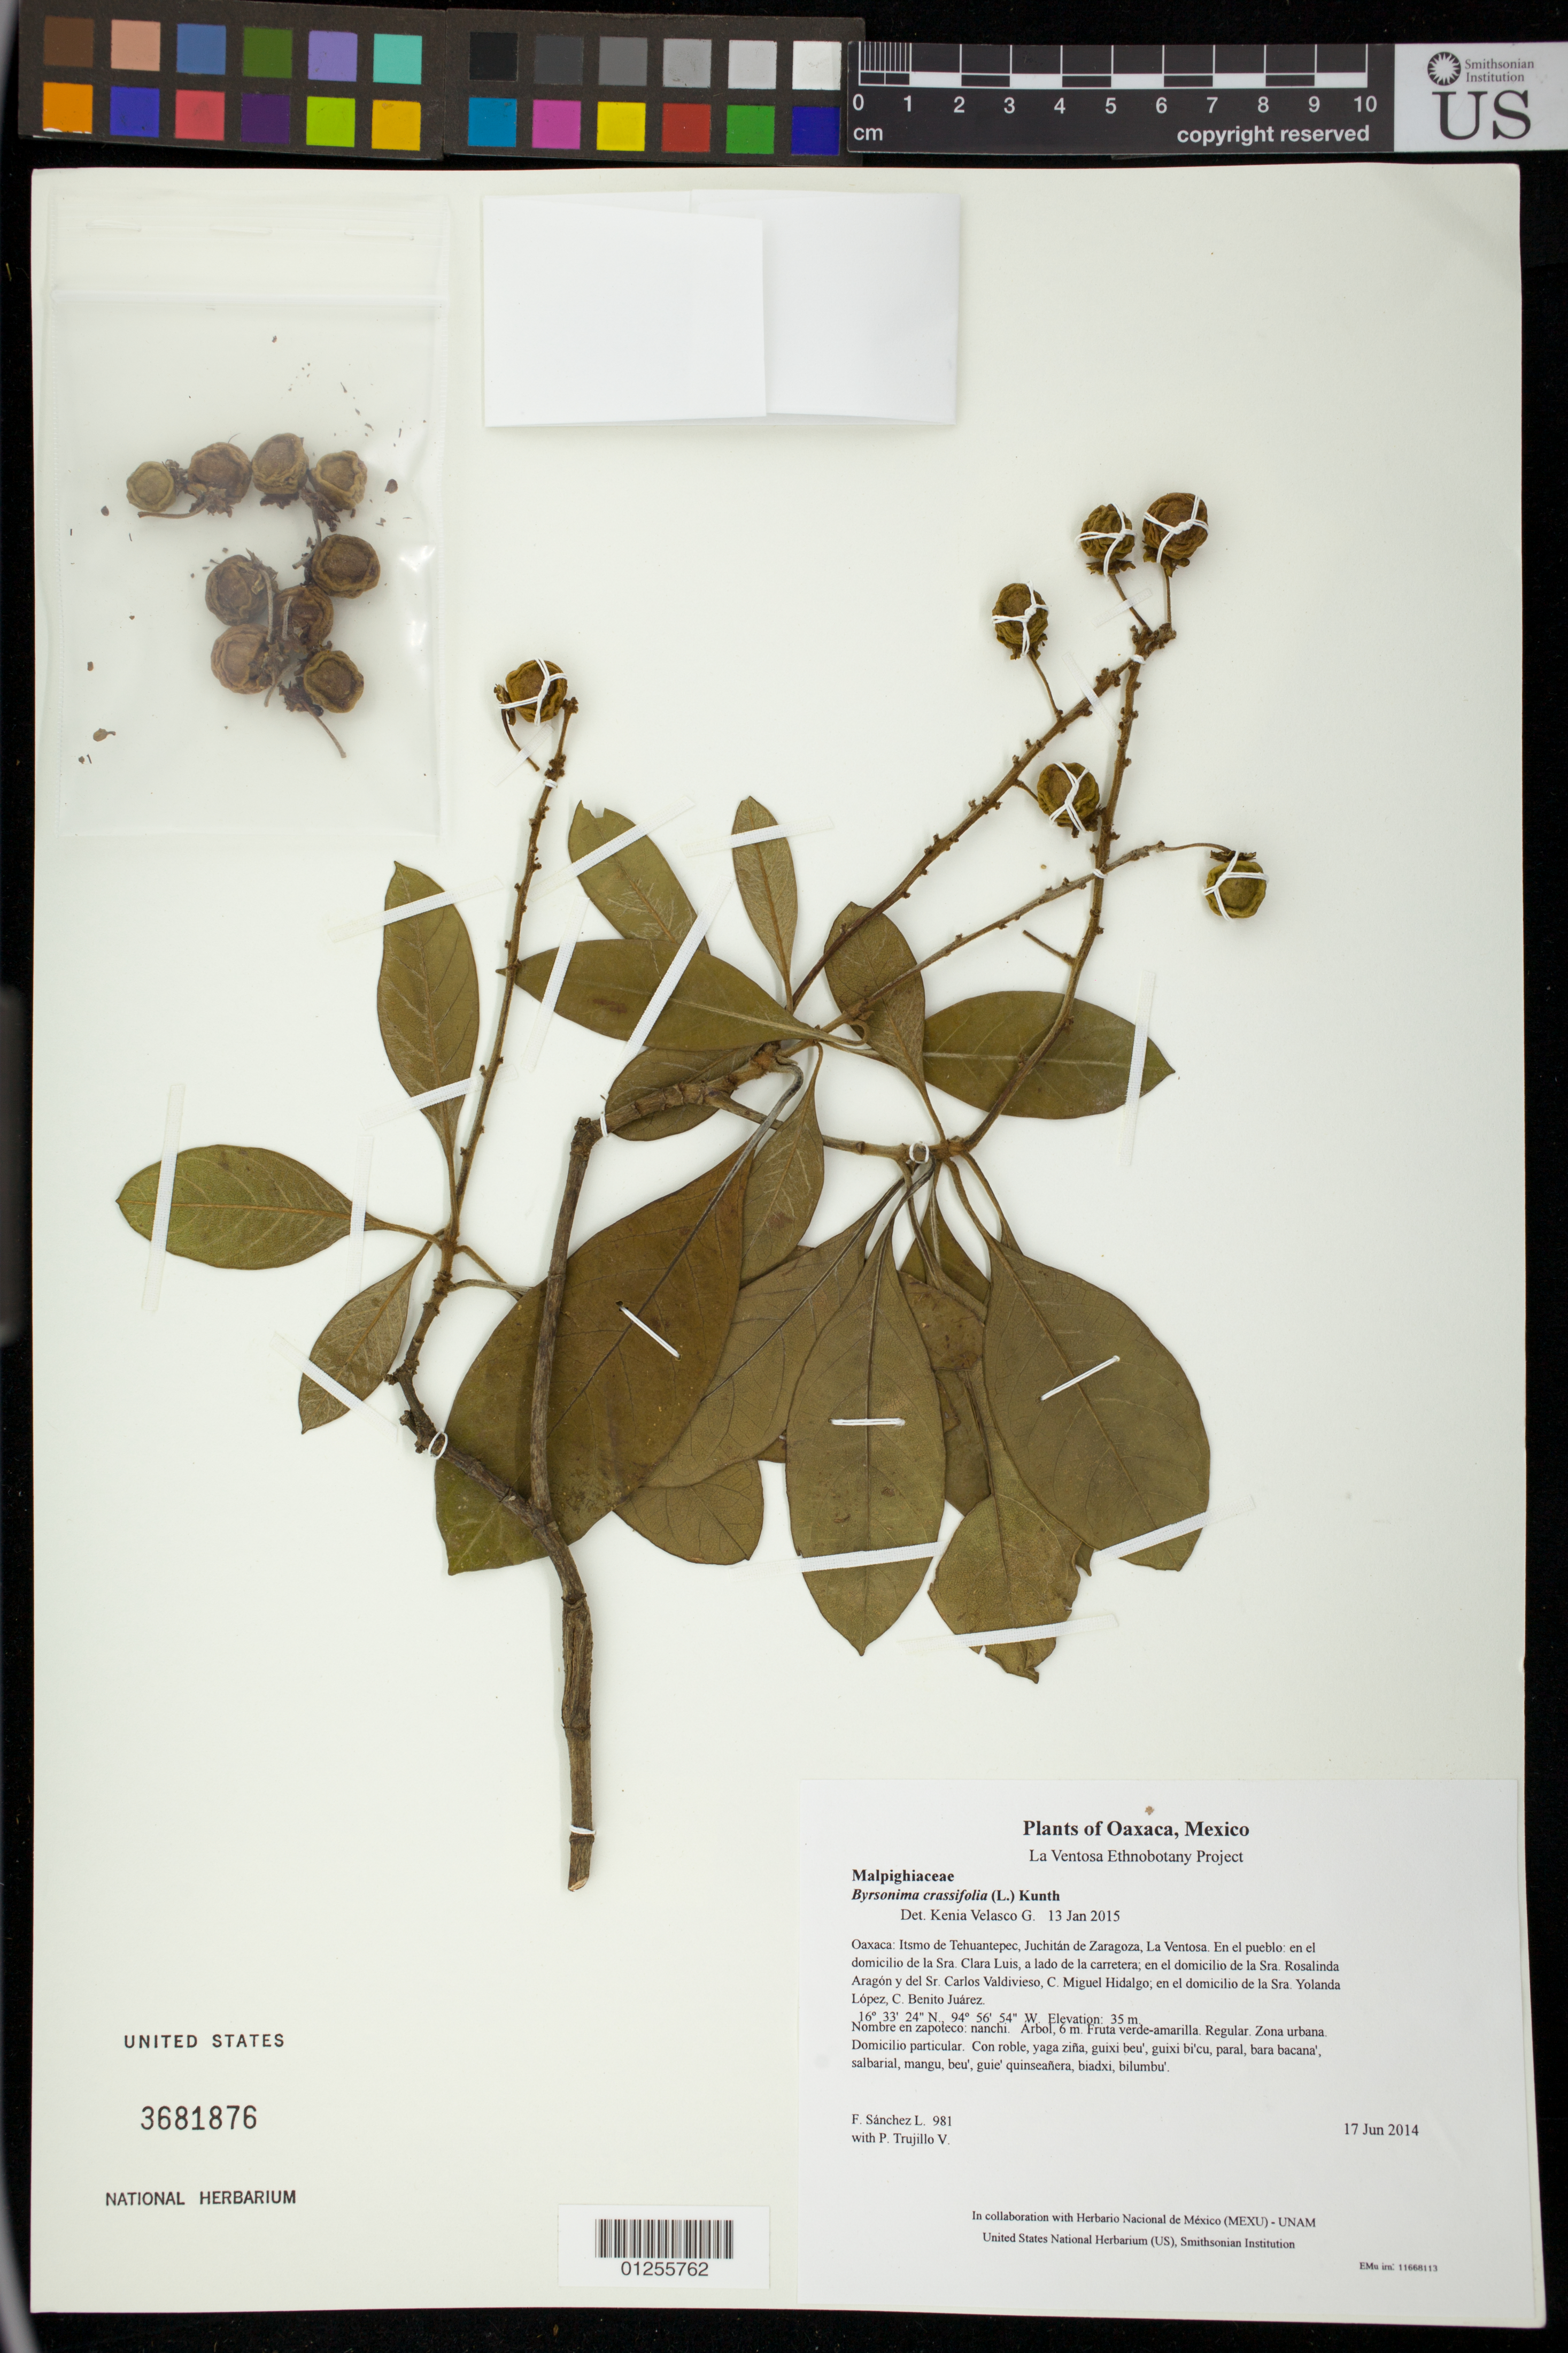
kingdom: Plantae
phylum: Tracheophyta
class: Magnoliopsida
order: Malpighiales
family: Malpighiaceae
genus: Byrsonima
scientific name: Byrsonima crassifolia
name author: (L.) Kunth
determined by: Velasco G., Kenia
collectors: F. Sánchez L. & P. Trujillo V.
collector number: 981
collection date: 2014-06-17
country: Mexico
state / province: Oaxaca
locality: Itsmo de Tehuantepec, Juchitán de Zaragoza, La Ventosa. En el pueblo: en el domicilio de la Sra. Clara Luis, a lado de la carretera; en el domicilio de la Sra. Rosalinda Aragón y del Sr. Carlos Valdivieso, C. Miguel Hidalgo; en el domicilio de la Sra. Yolanda López, C. Benito Juárez.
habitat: Zona urbana. Domicilio particular.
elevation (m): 35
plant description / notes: JEBOT, MEXU, SERO, US; Yaga. 6 m. Cuaananaxhi naga'-naguchi. Nuu.; nanche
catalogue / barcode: US 3681876